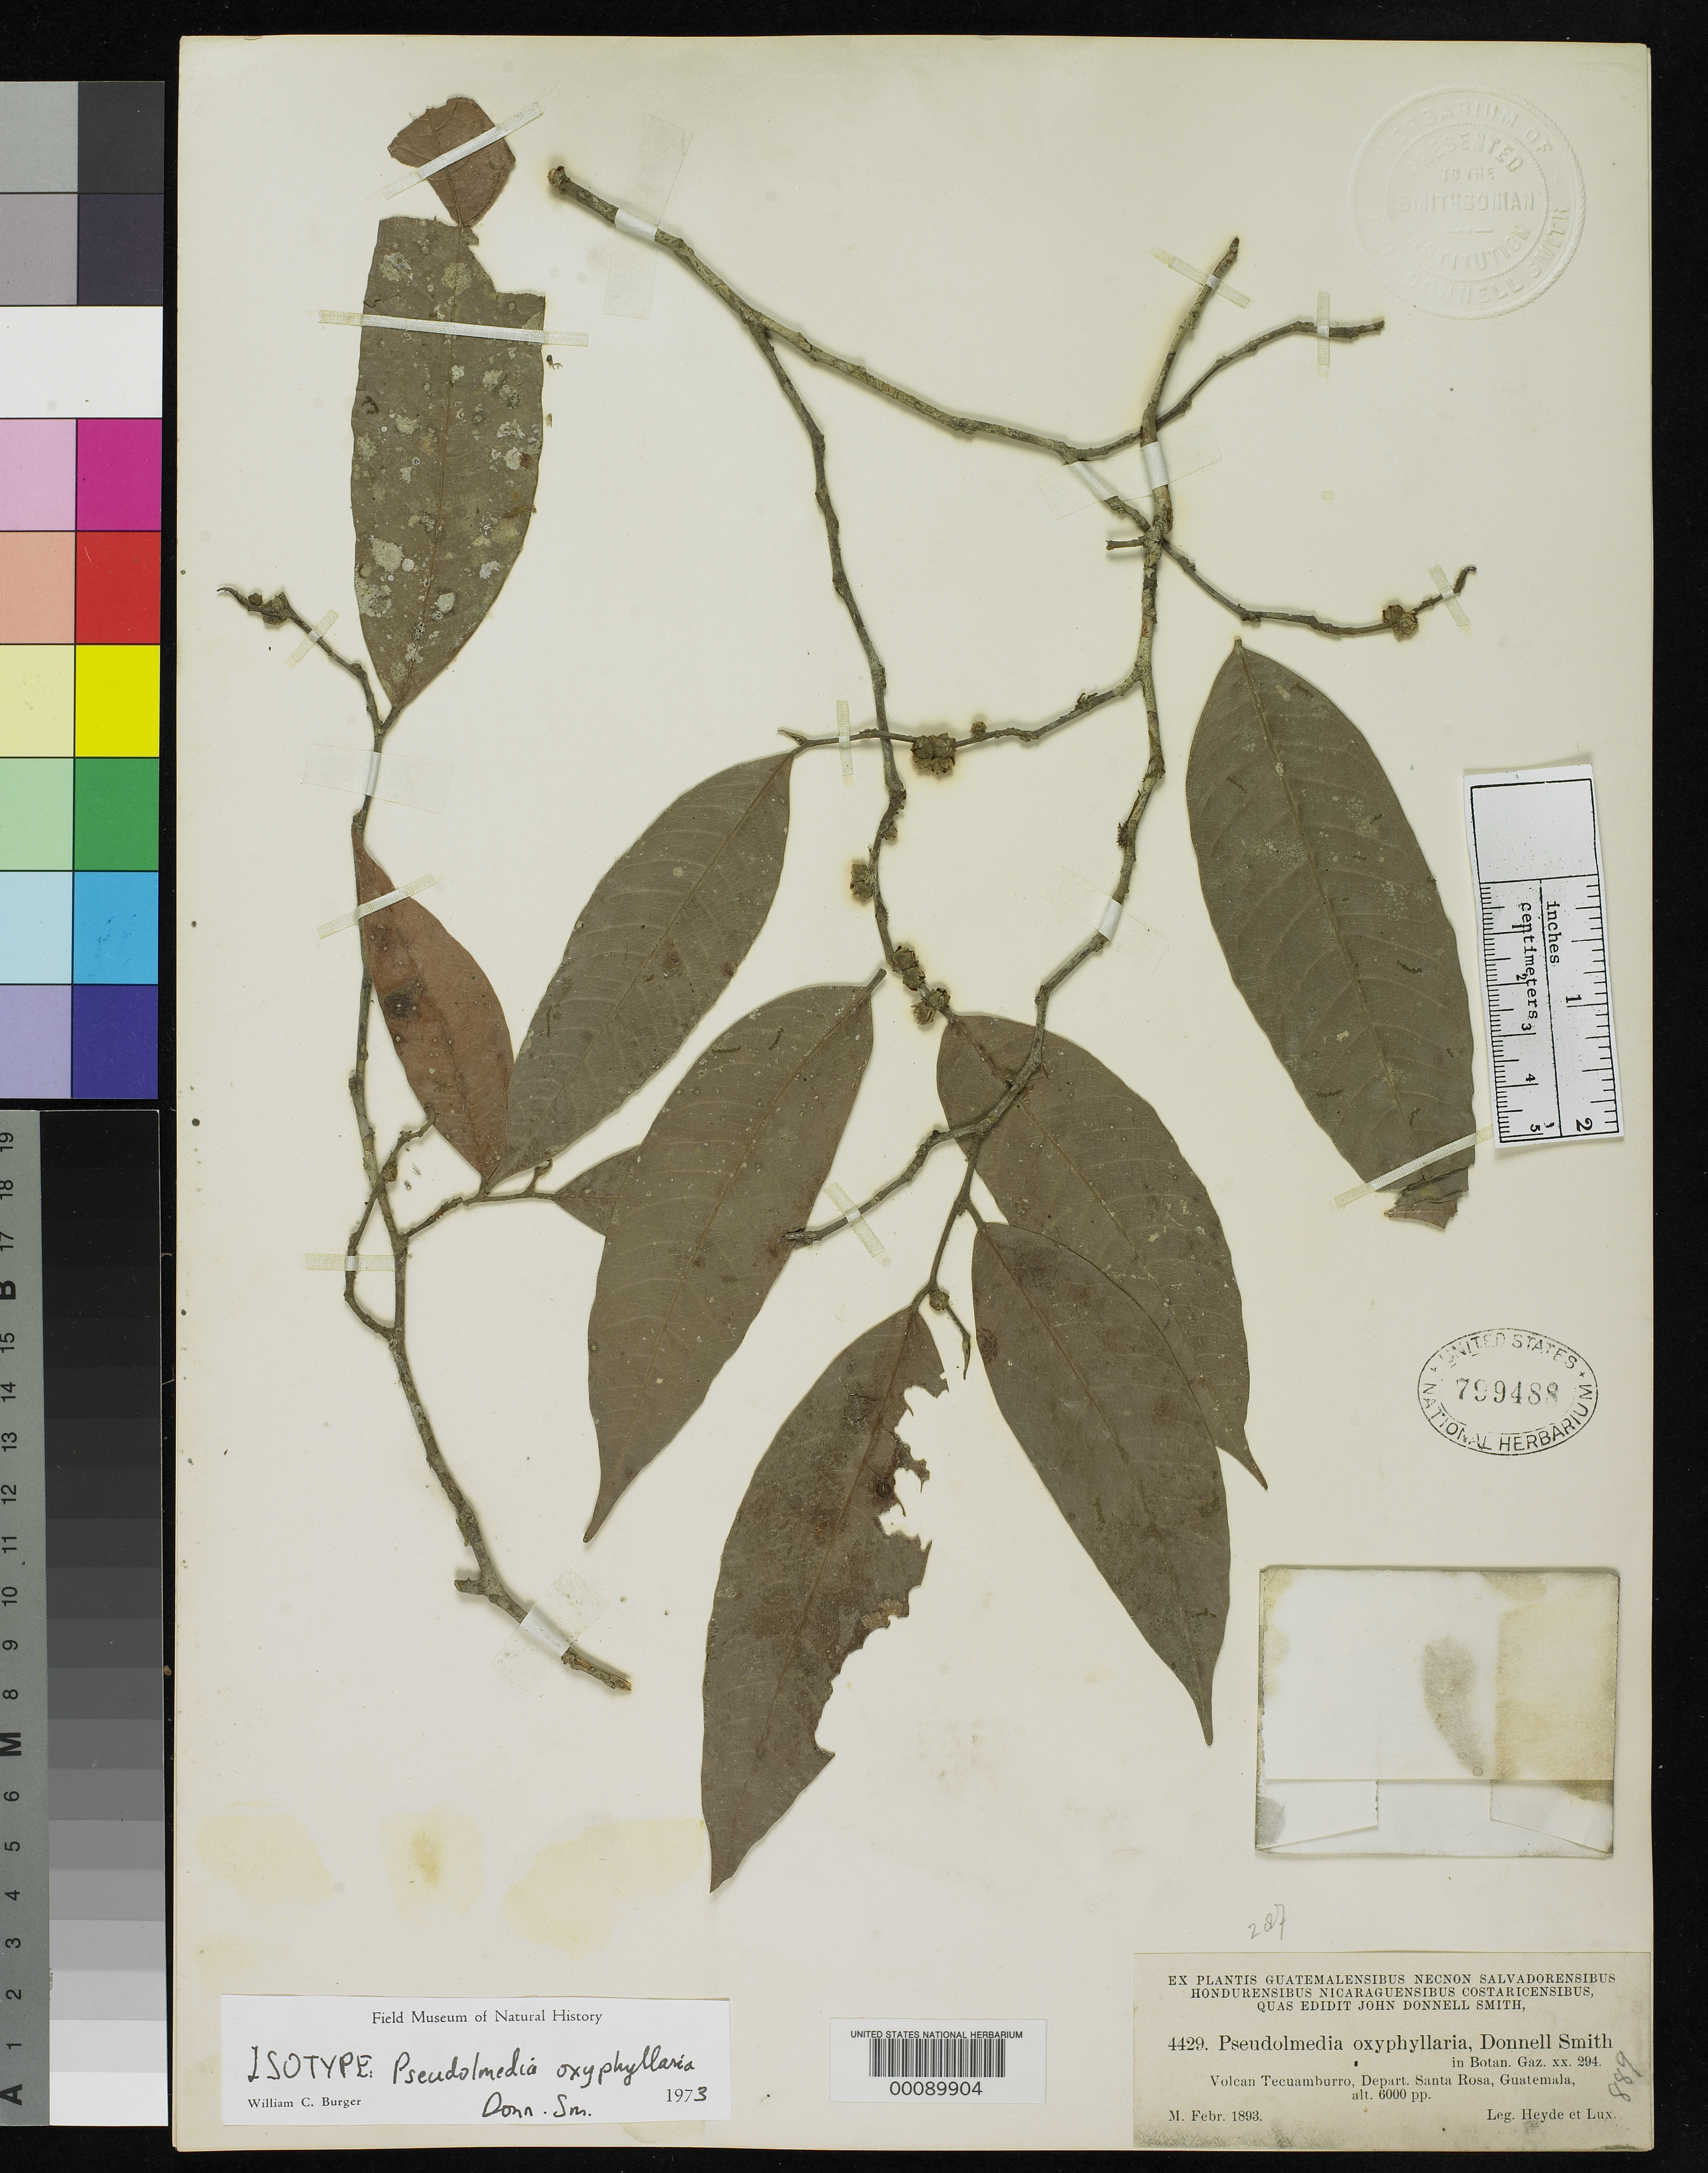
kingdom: Plantae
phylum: Tracheophyta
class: Magnoliopsida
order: Rosales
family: Moraceae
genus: Pseudolmedia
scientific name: Pseudolmedia oxyphyllaria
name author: Donn. Sm.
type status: Type Collection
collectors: E. T. Heyde & E. Lux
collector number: J.D.S. 4429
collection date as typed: Feb 1893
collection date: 1893-02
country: Guatemala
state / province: Santa Rosa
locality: Volcan Tecuamburro.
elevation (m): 1829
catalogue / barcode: US 799488